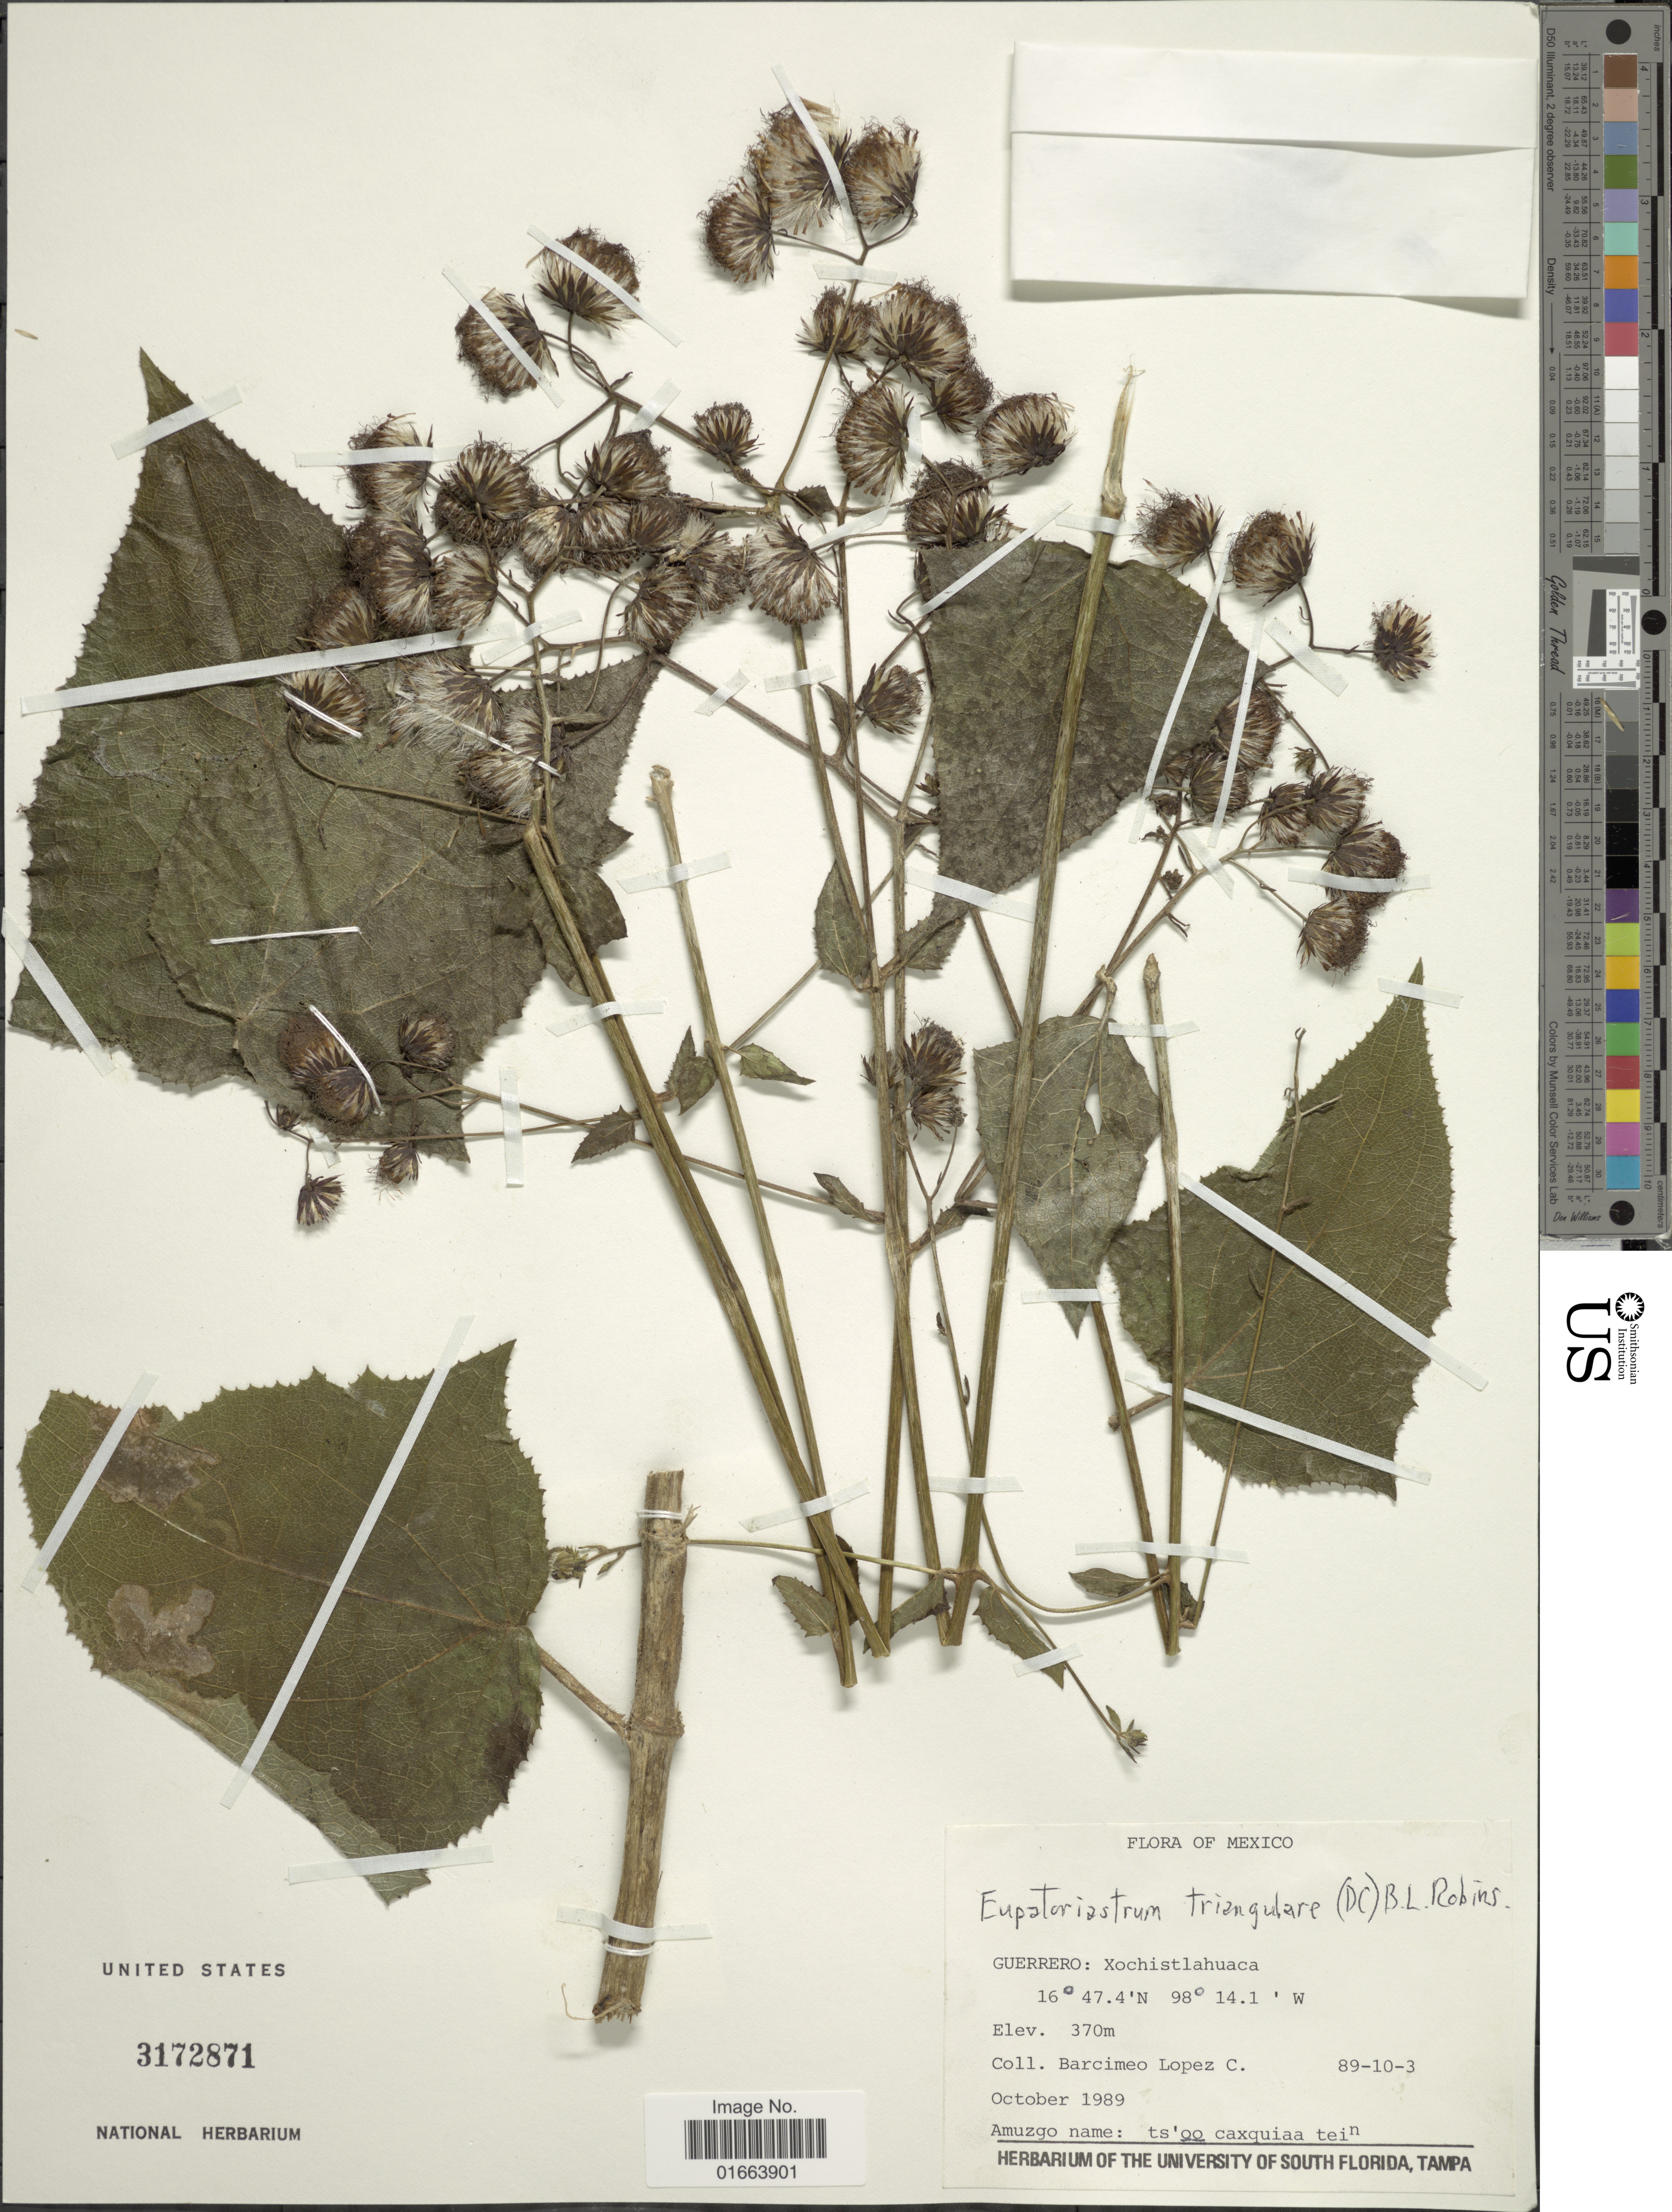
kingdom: Plantae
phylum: Tracheophyta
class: Magnoliopsida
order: Asterales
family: Asteraceae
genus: Eupatoriastrum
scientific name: Eupatoriastrum triangulare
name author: (DC.) B.L. Rob.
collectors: B. Lopez C.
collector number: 89-10-3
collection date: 1989-10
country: Mexico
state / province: Guerrero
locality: Xochistlahuaca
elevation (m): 370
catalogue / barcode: US 3172871